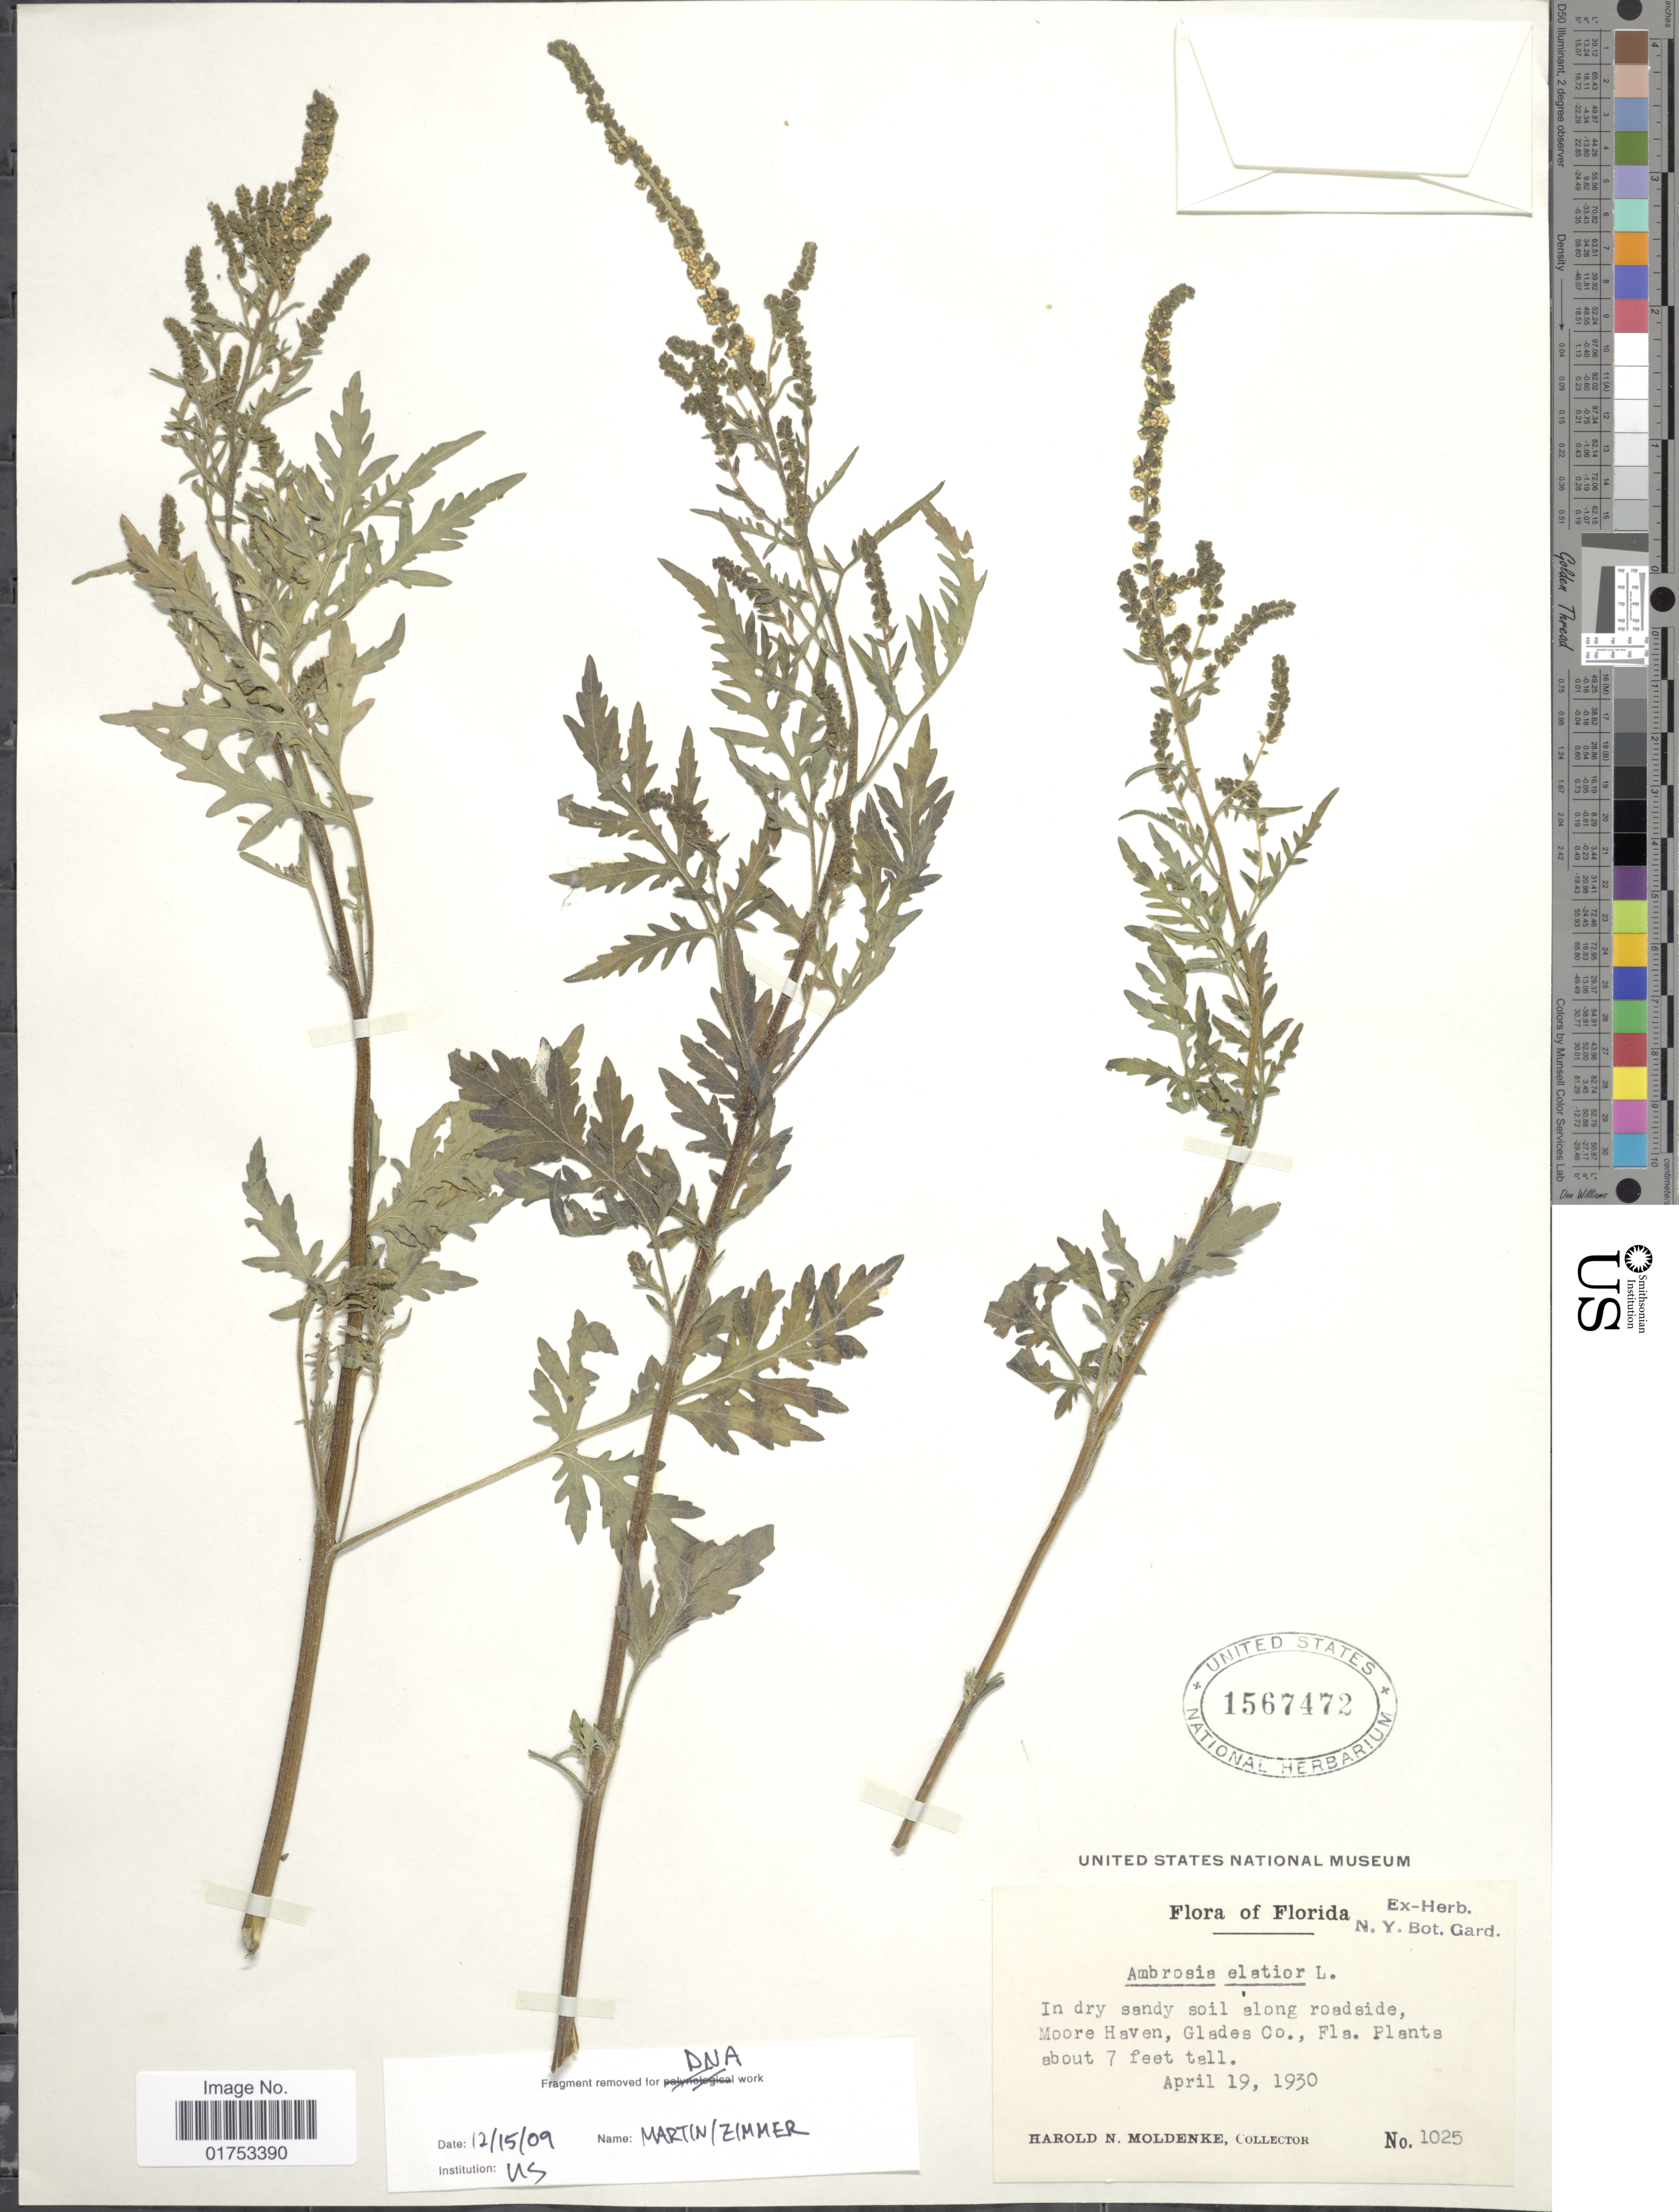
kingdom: Plantae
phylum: Tracheophyta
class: Magnoliopsida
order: Asterales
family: Asteraceae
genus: Ambrosia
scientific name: Ambrosia artemisiifolia var. elatior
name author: (L.) Descourt.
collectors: H. N. Moldenke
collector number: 1025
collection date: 1930-04-19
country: United States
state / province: Florida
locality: Moore Haven, Glades Co., Fla.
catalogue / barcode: US 1567472